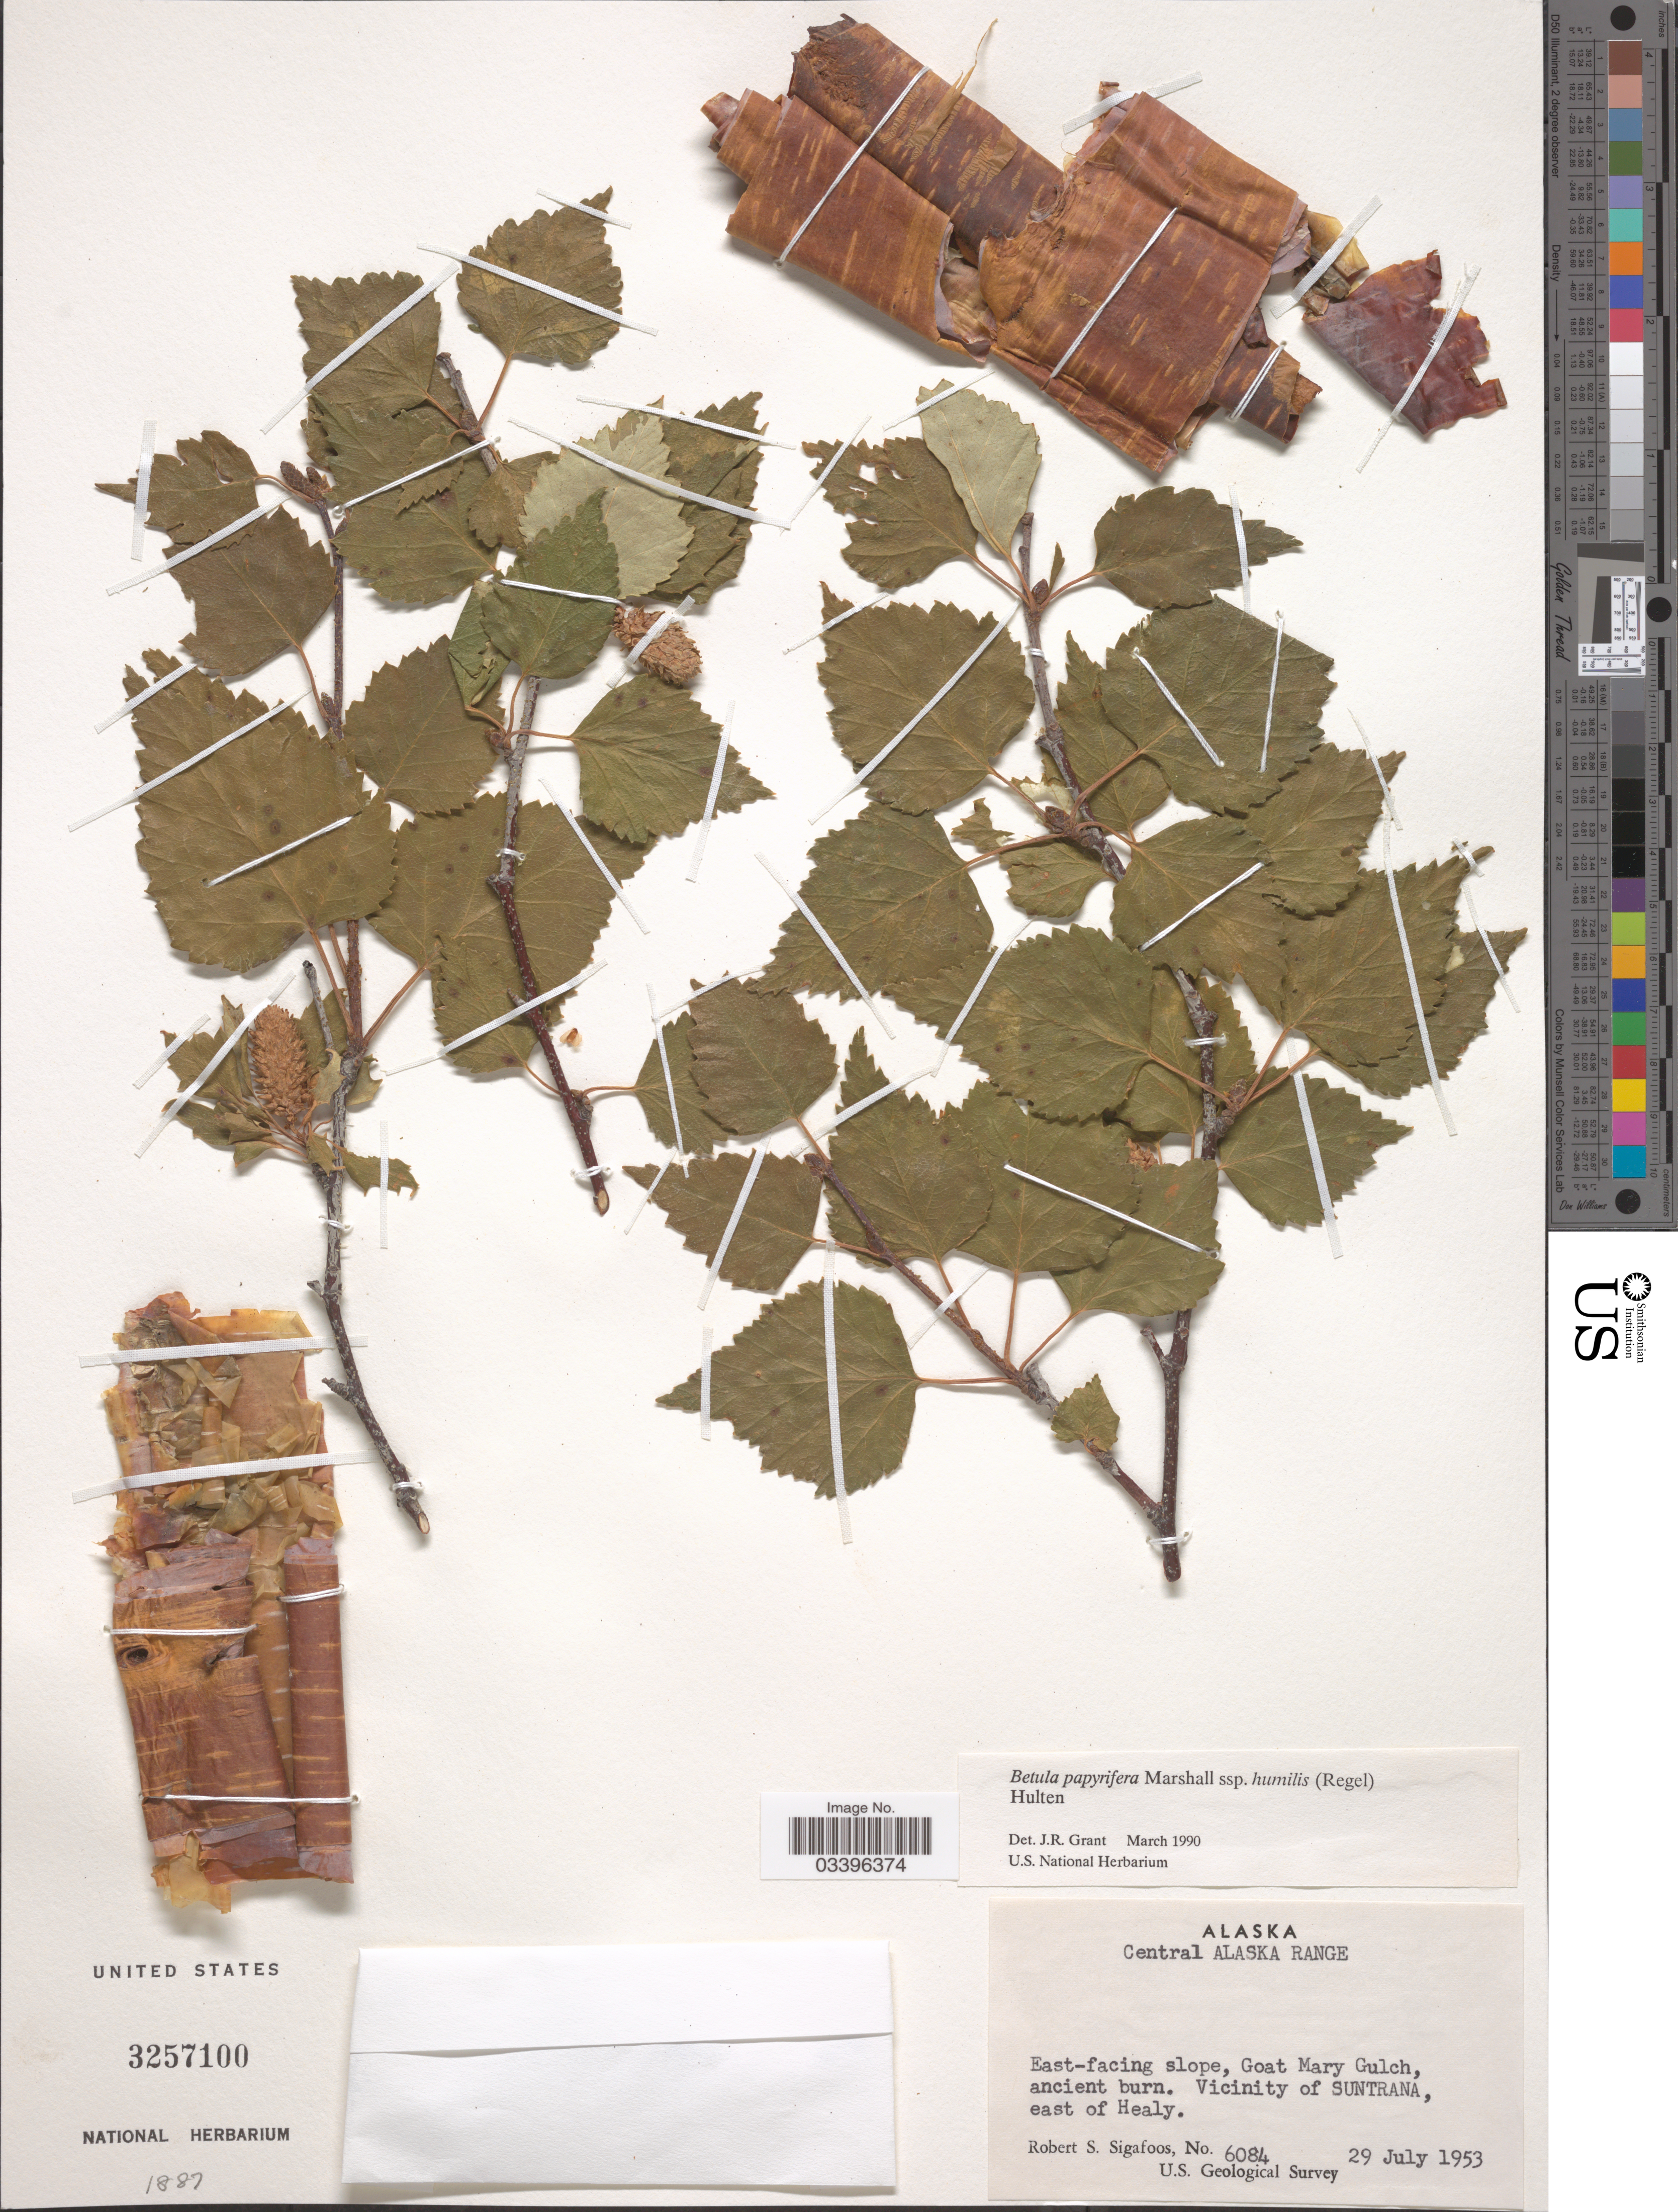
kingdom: Plantae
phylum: Tracheophyta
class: Magnoliopsida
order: Fagales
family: Betulaceae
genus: Betula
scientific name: Betula papyrifera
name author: Marshall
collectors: R. Sigafoos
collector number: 6084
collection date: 1953-07-29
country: United States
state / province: Alaska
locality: Central Alaska Range. East-facing slope, Goat Mary Gulch, ancient burn. Vicinity of Suntrana, east of Healy.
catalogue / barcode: US 3257100